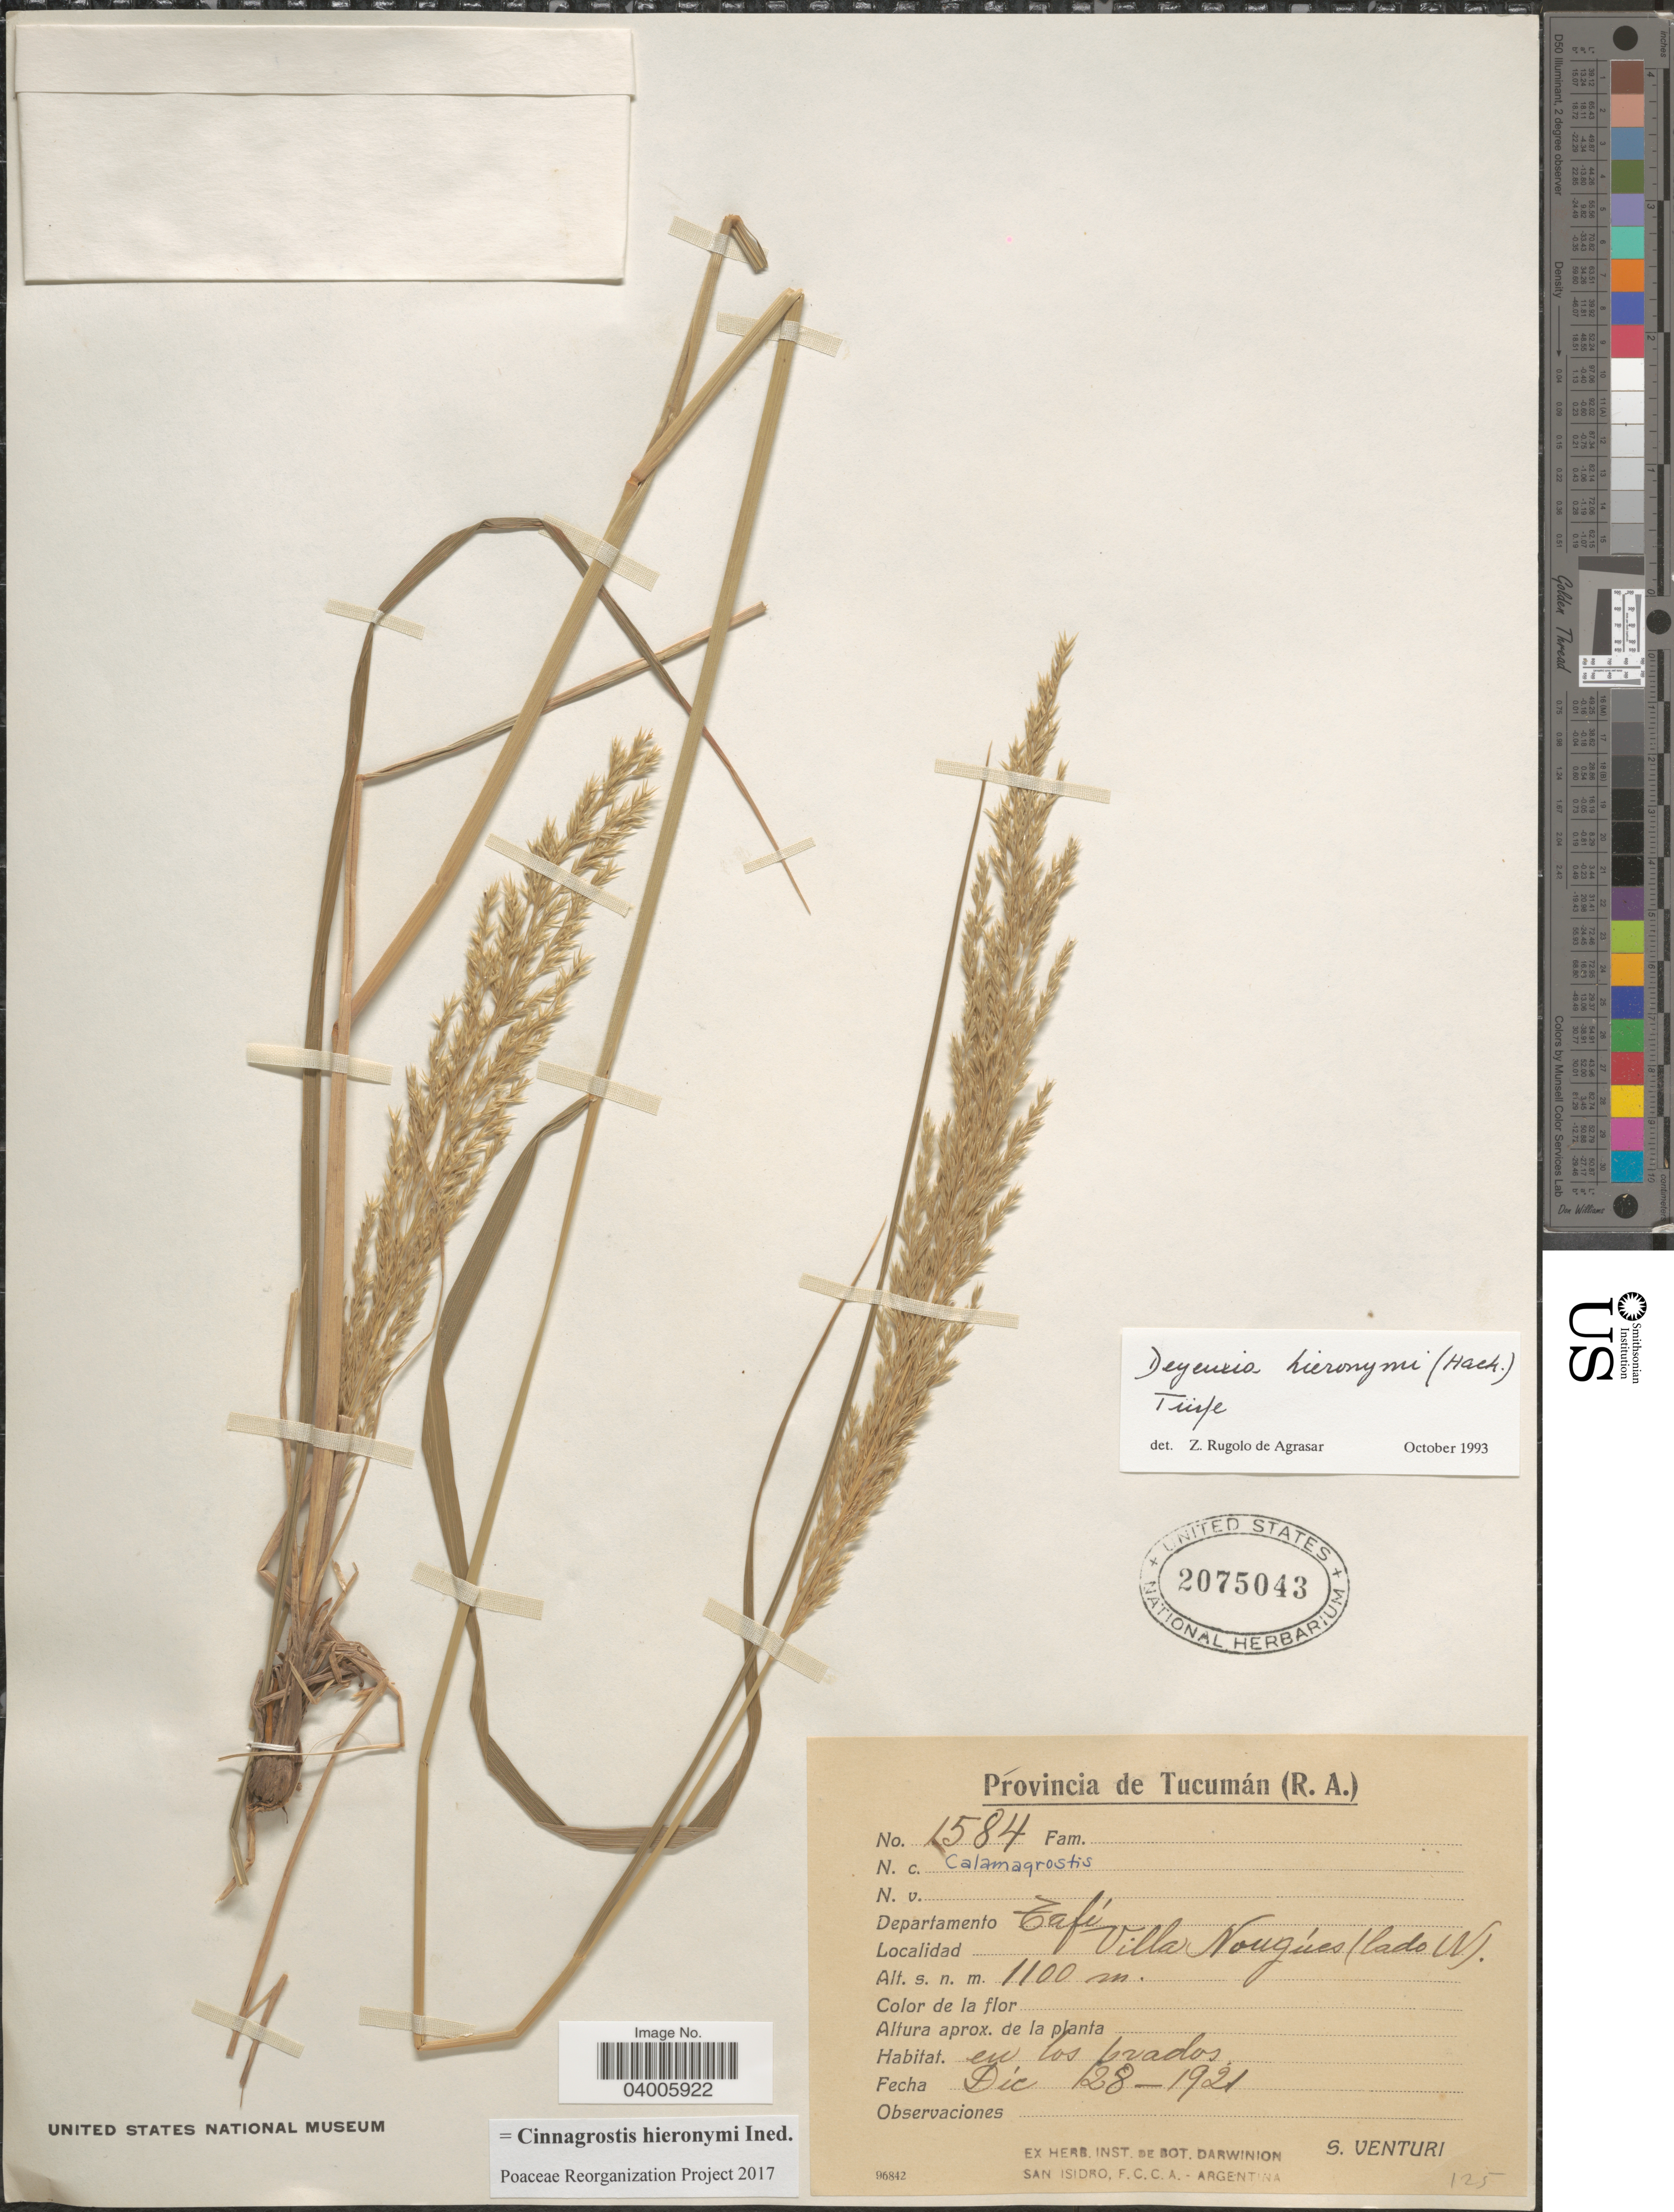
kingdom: Plantae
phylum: Tracheophyta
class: Liliopsida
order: Poales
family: Poaceae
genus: Cinnagrostis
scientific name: Cinnagrostis hieronymi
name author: (Hack.) P.M. Peterson et al.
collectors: S. Venturi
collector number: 1584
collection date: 1921-12-28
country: Argentina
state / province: Tucuman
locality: Departamento Tafí. Villa Nougúes (lado W).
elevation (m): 1100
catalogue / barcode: US 2075043